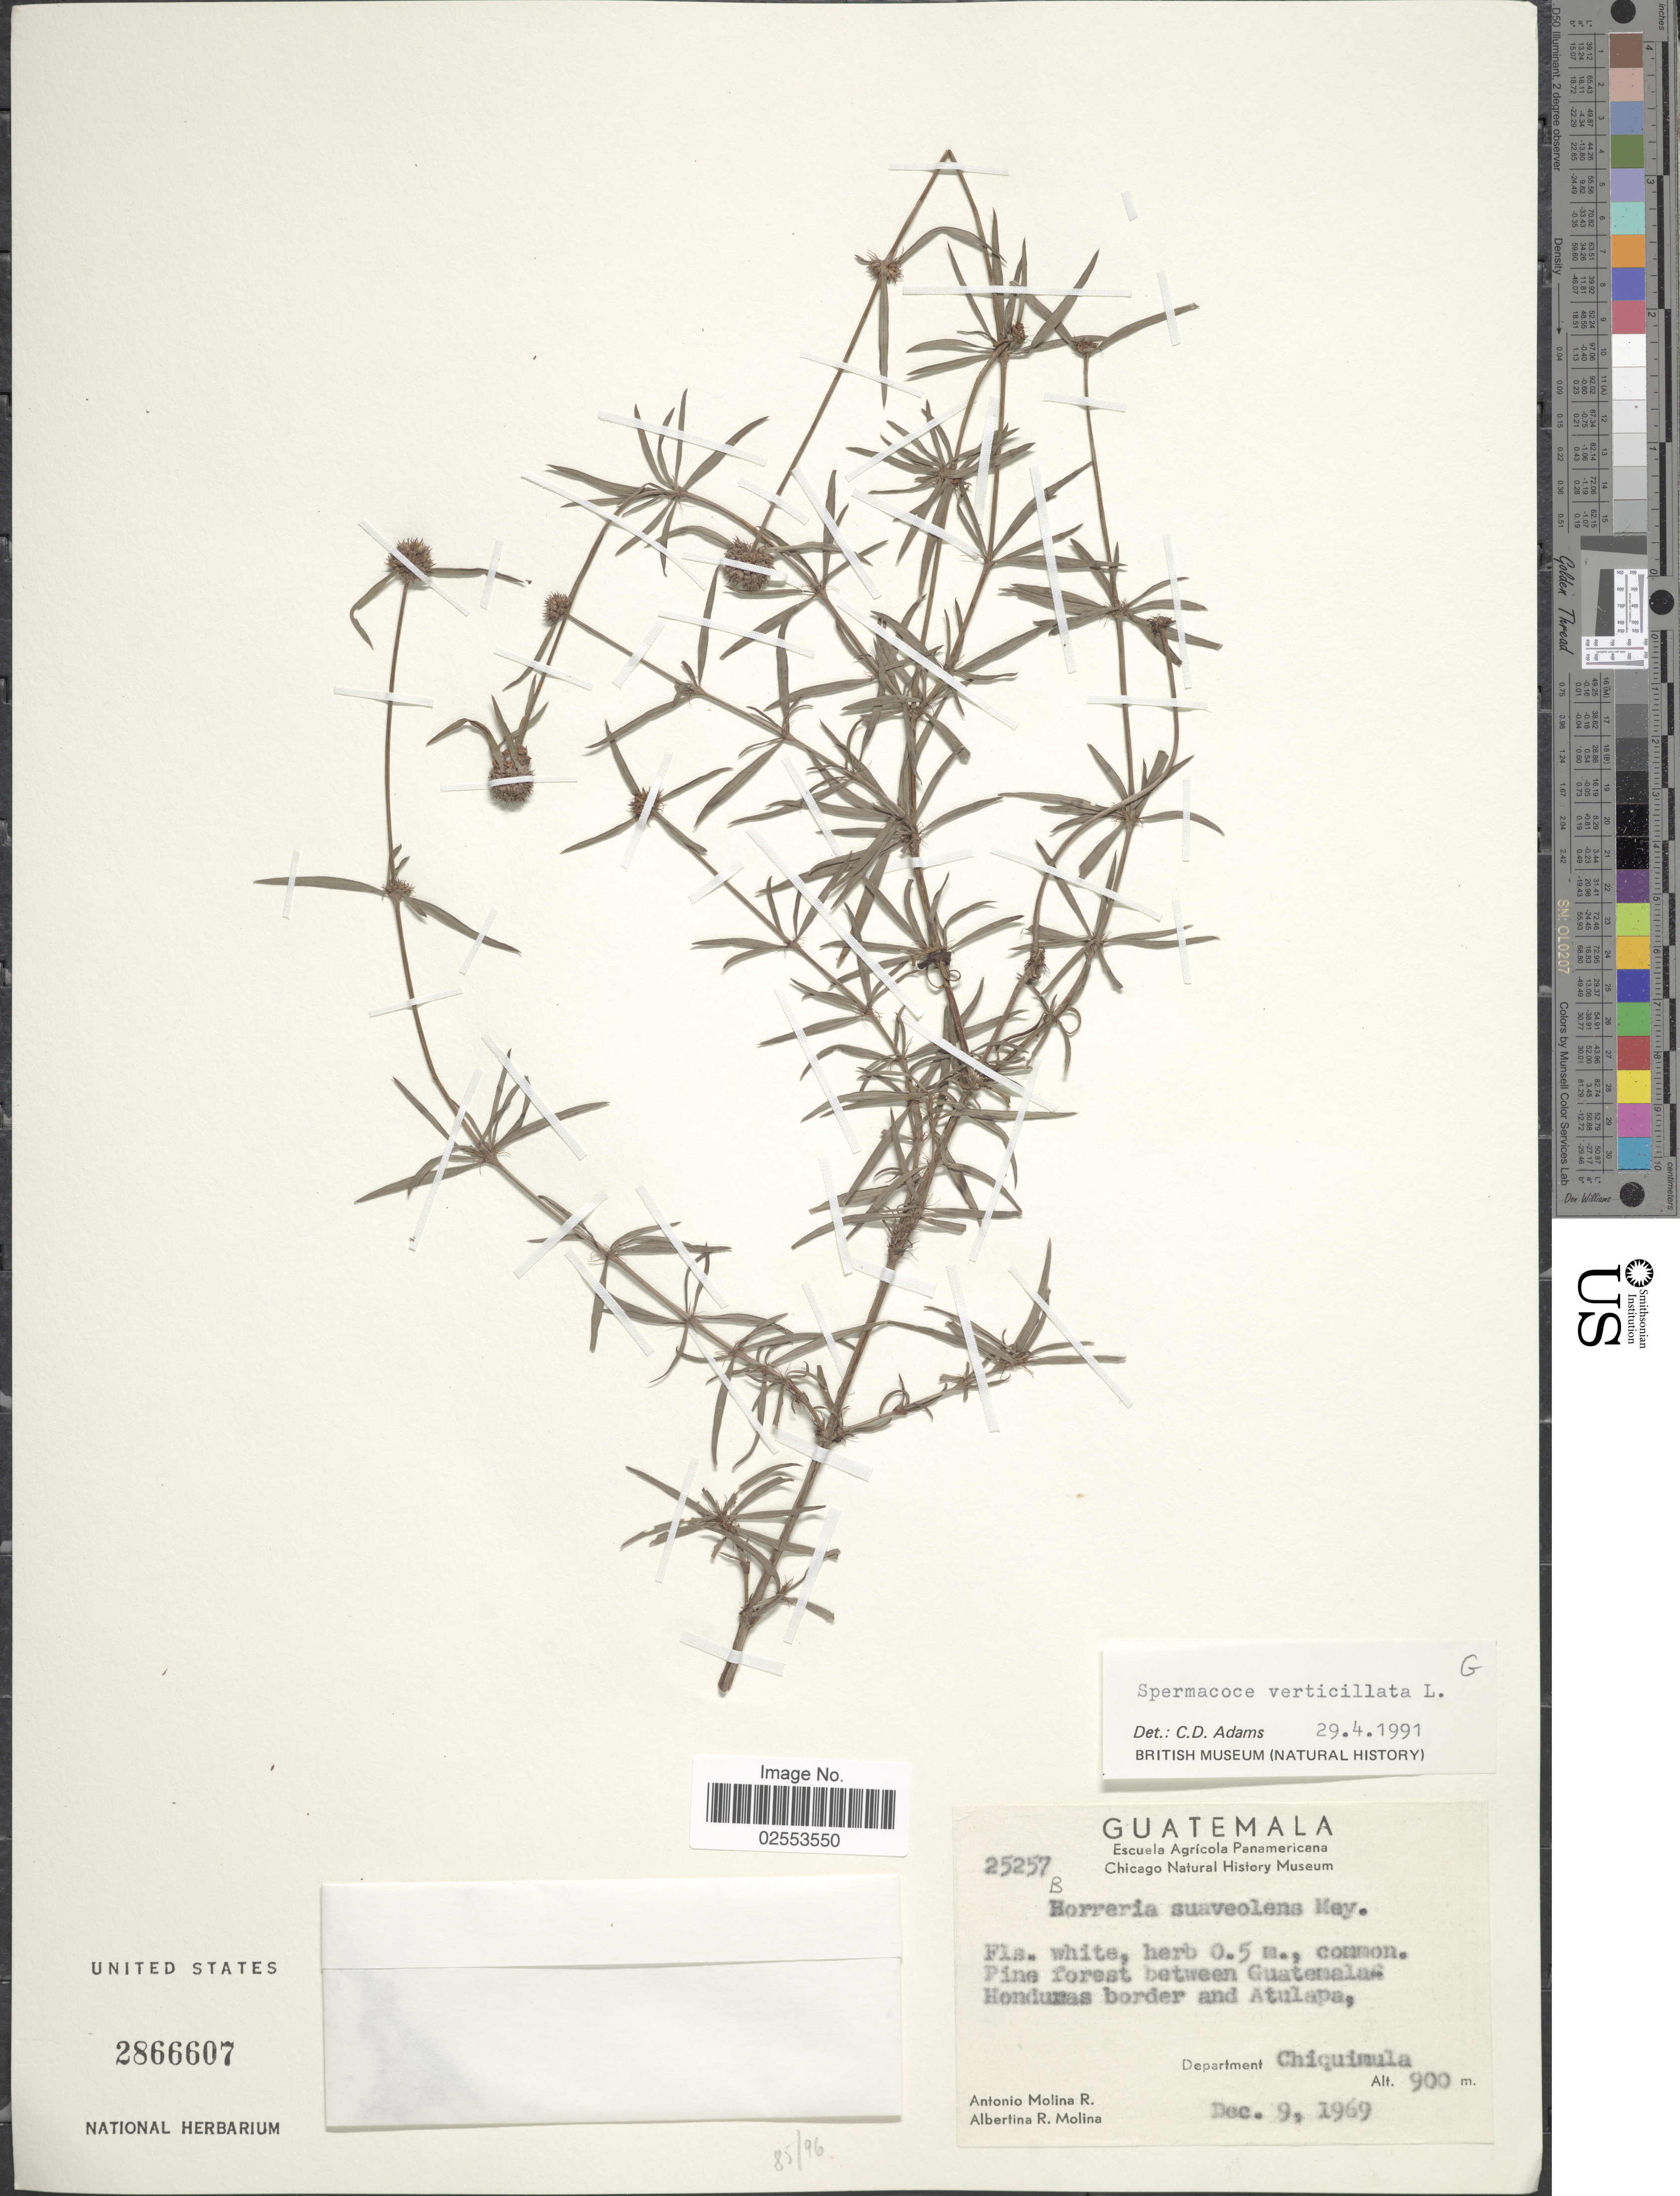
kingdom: Plantae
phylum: Tracheophyta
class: Magnoliopsida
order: Gentianales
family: Rubiaceae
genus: Spermacoce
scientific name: Spermacoce verticillata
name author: L.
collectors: A. Molina R. & A. R. Molina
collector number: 25257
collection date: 1969-12-09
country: Guatemala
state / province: Chiquimula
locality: Between Guatemala-Honduras border and Atulapa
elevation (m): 900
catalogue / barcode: US 2866607